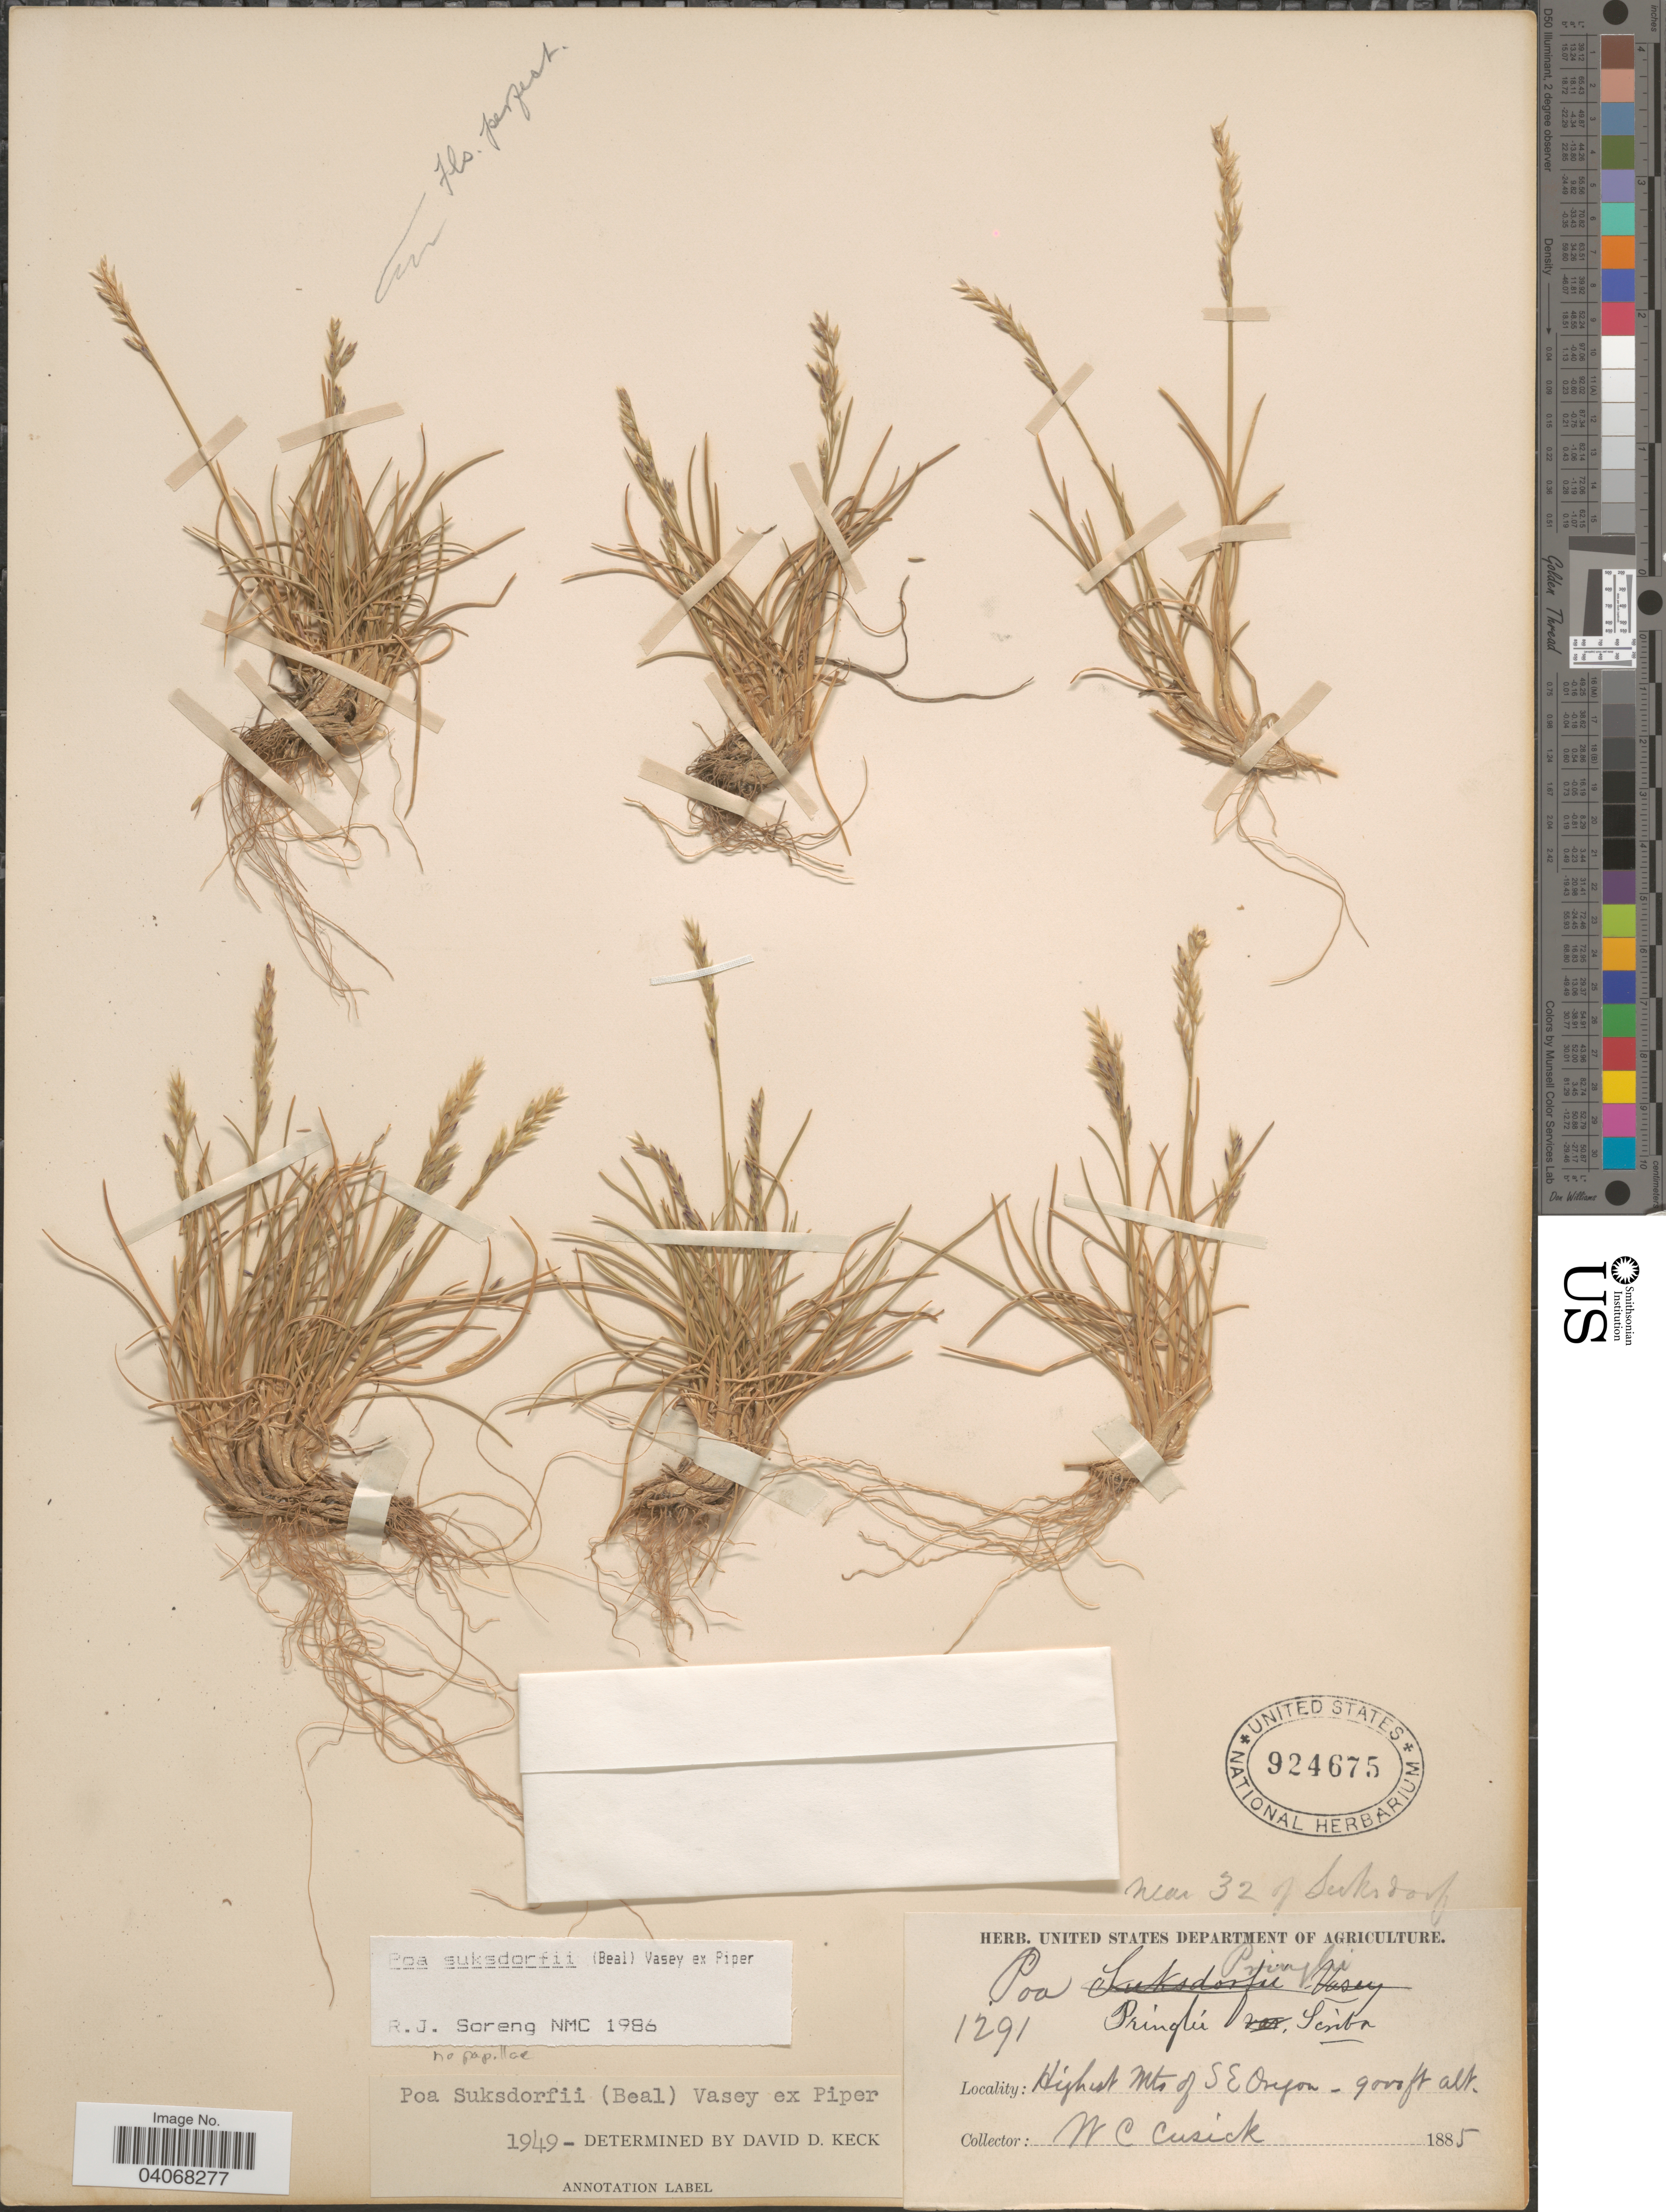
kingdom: Plantae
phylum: Tracheophyta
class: Liliopsida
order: Poales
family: Poaceae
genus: Poa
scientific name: Poa suksdorfii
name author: (W.J. Beal) Vasey ex Piper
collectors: W. C. Cusick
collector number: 1291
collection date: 1885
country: United States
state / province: Oregon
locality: Highest Mts of S.E. Oregon.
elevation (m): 2743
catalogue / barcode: US 924675